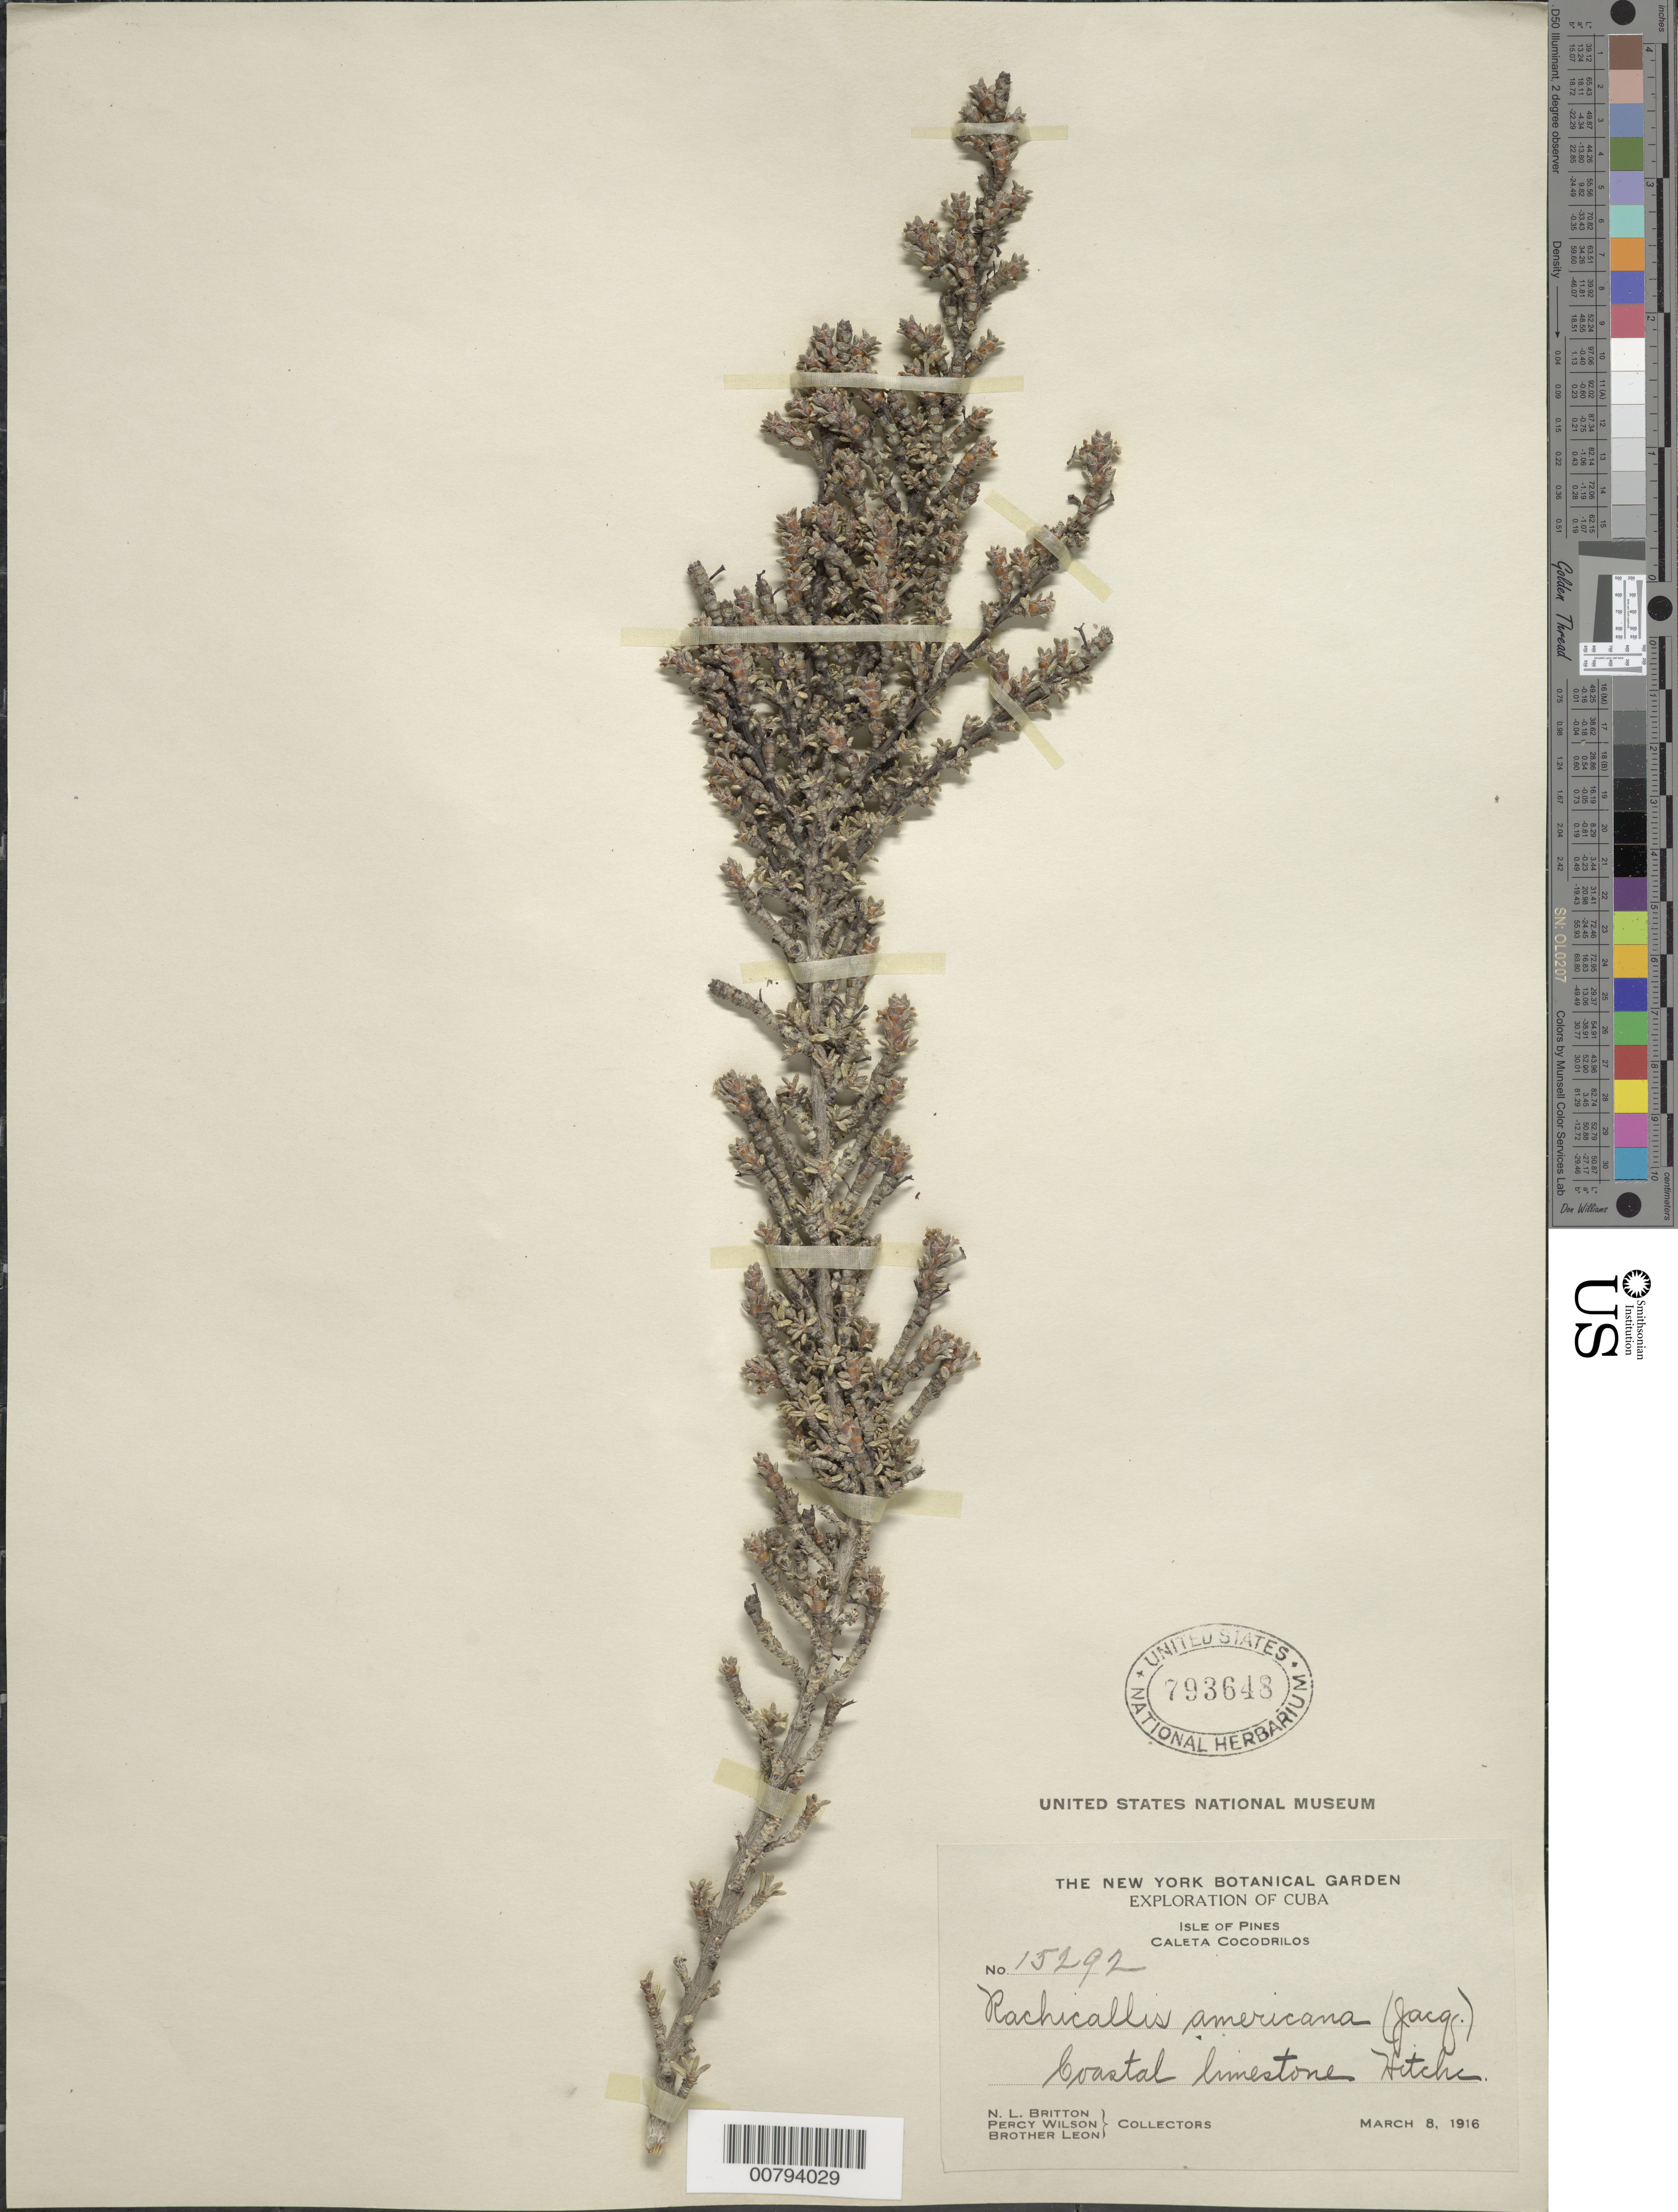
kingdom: Plantae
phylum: Tracheophyta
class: Magnoliopsida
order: Gentianales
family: Rubiaceae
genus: Rachicallis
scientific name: Rachicallis americana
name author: (Jacq.) Hitchc.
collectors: N. Britton, P. Wilson & Bro. León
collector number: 15292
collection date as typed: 08 Mar 1916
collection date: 1916-03-08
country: Cuba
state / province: Isla de La Juventud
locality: Caleta Cocodrilos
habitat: Coastal limestone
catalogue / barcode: US 793648